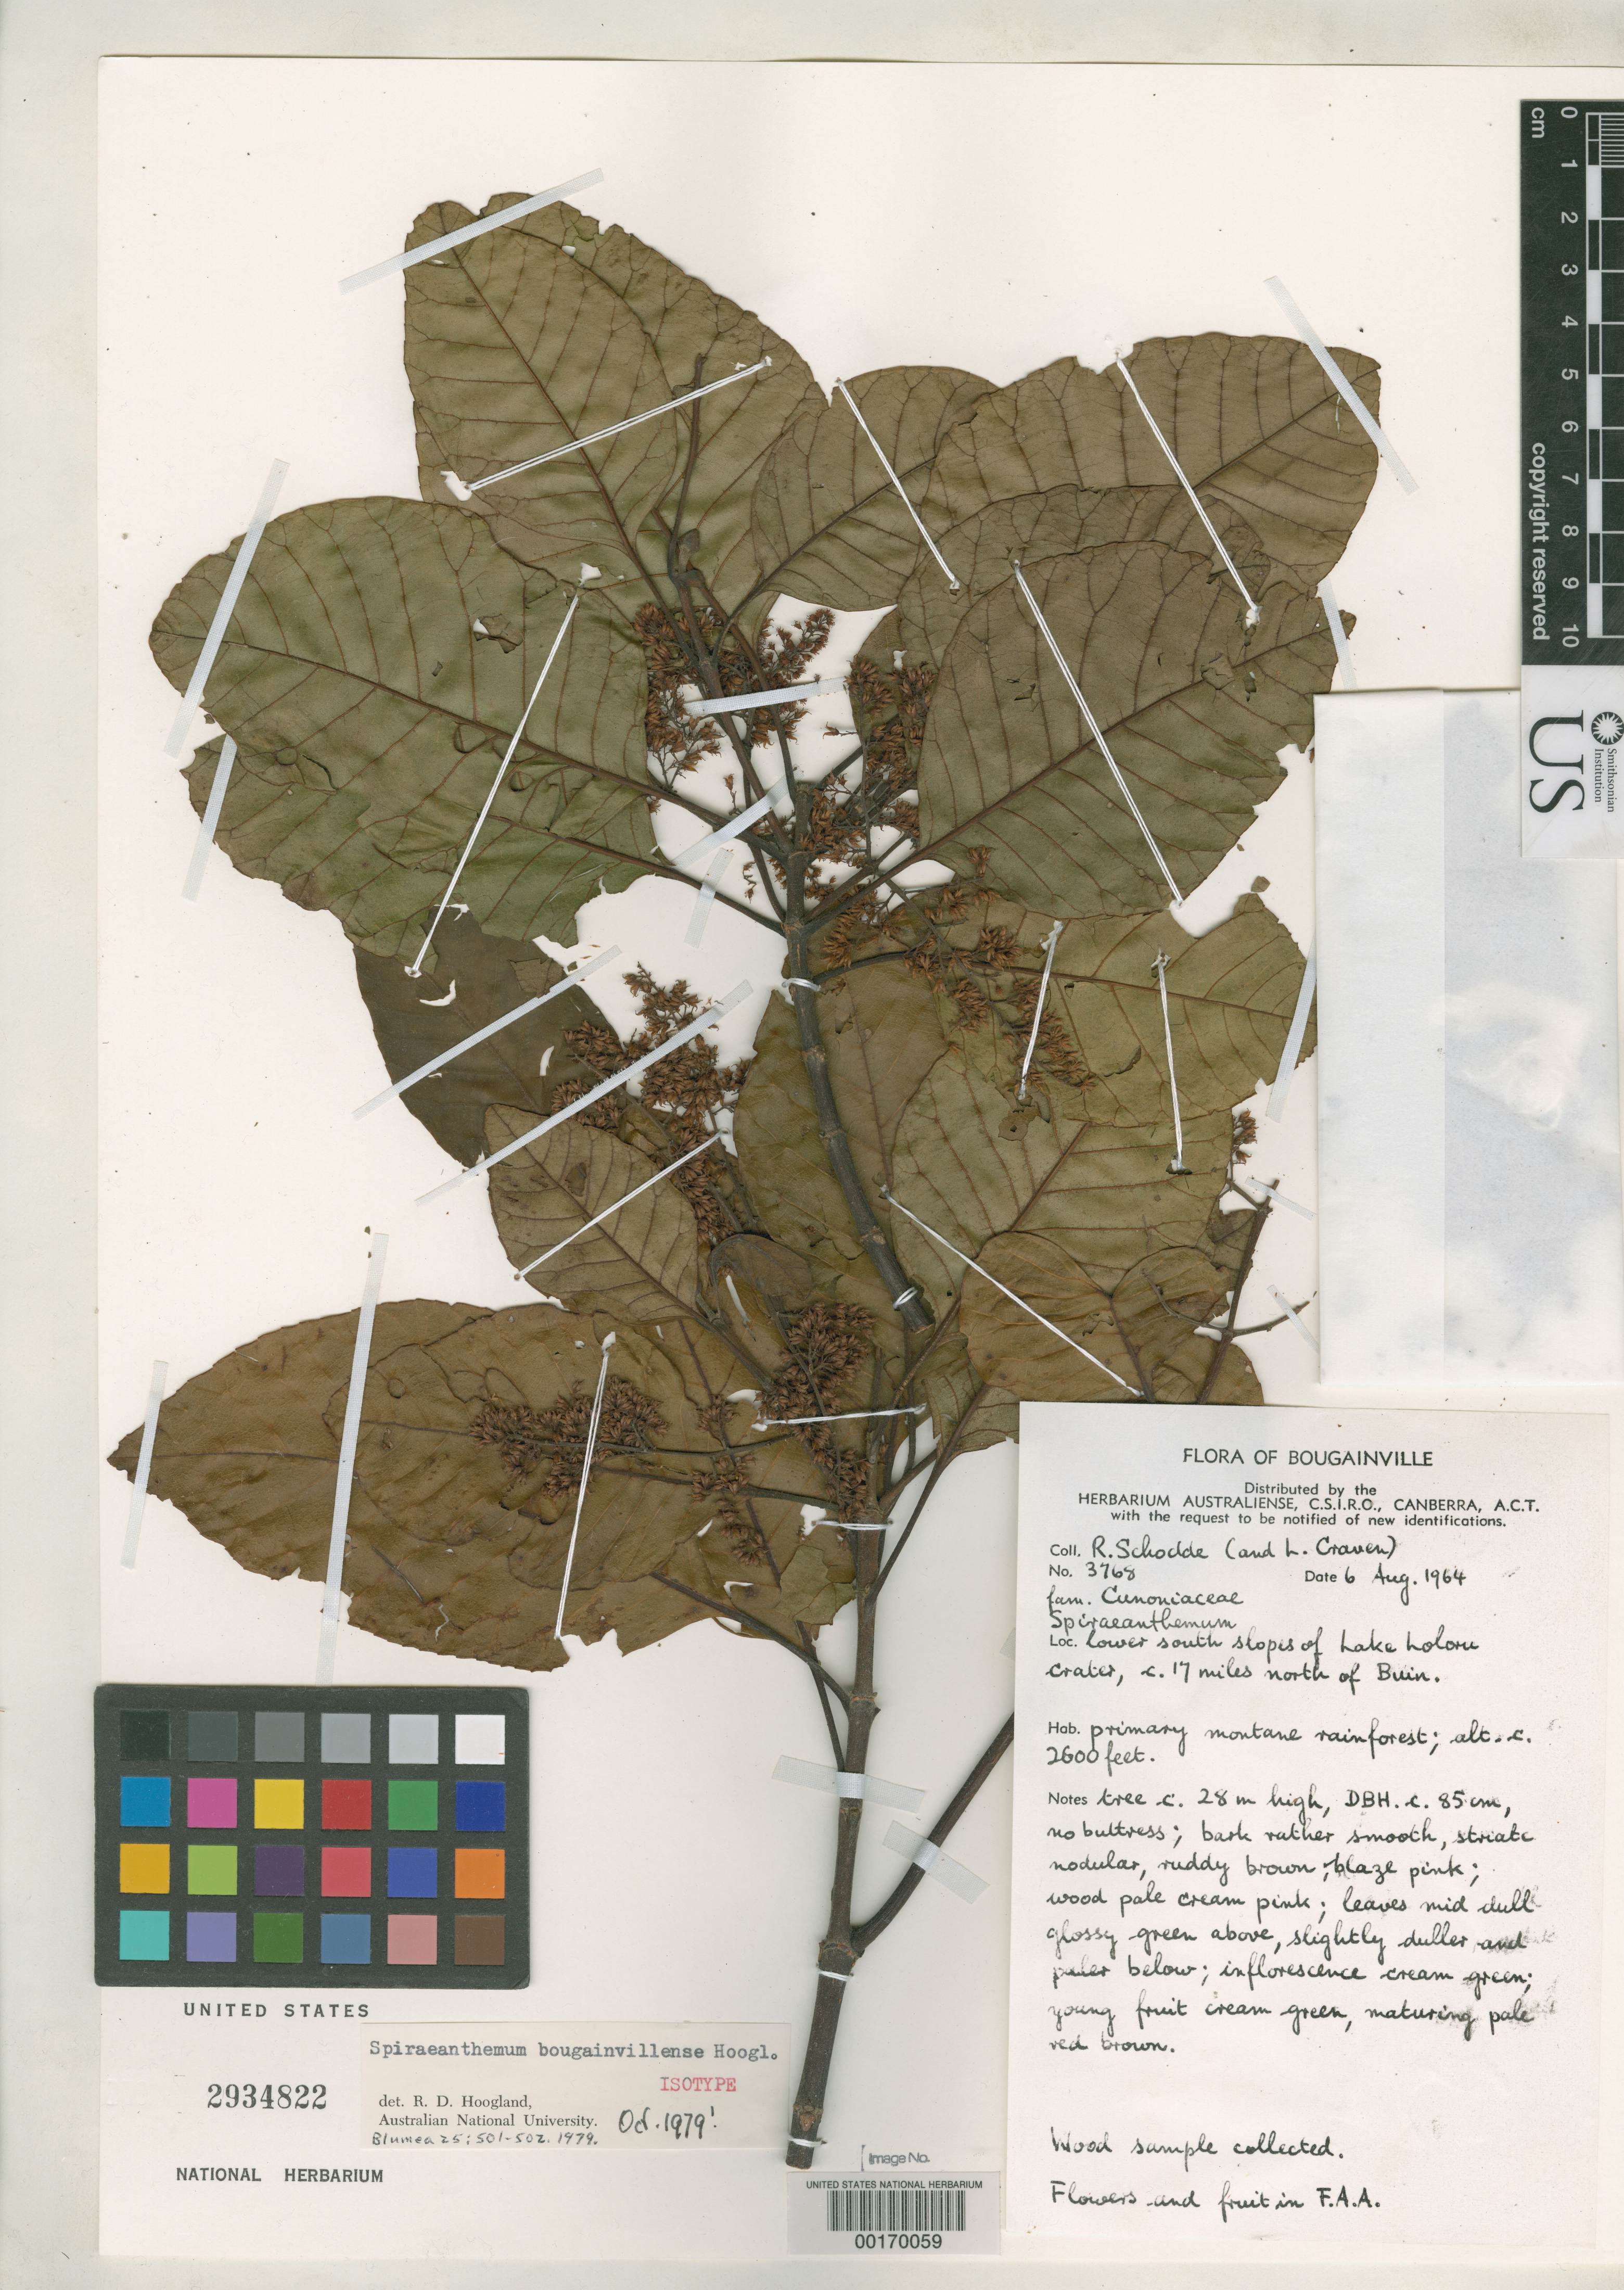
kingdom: Plantae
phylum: Tracheophyta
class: Magnoliopsida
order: Oxalidales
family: Cunoniaceae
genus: Spiraeanthemum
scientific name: Spiraeanthemum bougainvillense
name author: Hoogland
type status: Isotype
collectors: L. A. Craven & R. Schodde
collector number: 3768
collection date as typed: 06 Aug 1964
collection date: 1964-08-06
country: Papua New Guinea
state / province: Bougainville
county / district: Buin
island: Bougainville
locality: Lower S slopes of Lake Loloru Crater, ca. 17 mi N of Buin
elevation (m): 975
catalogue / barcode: US 2934822